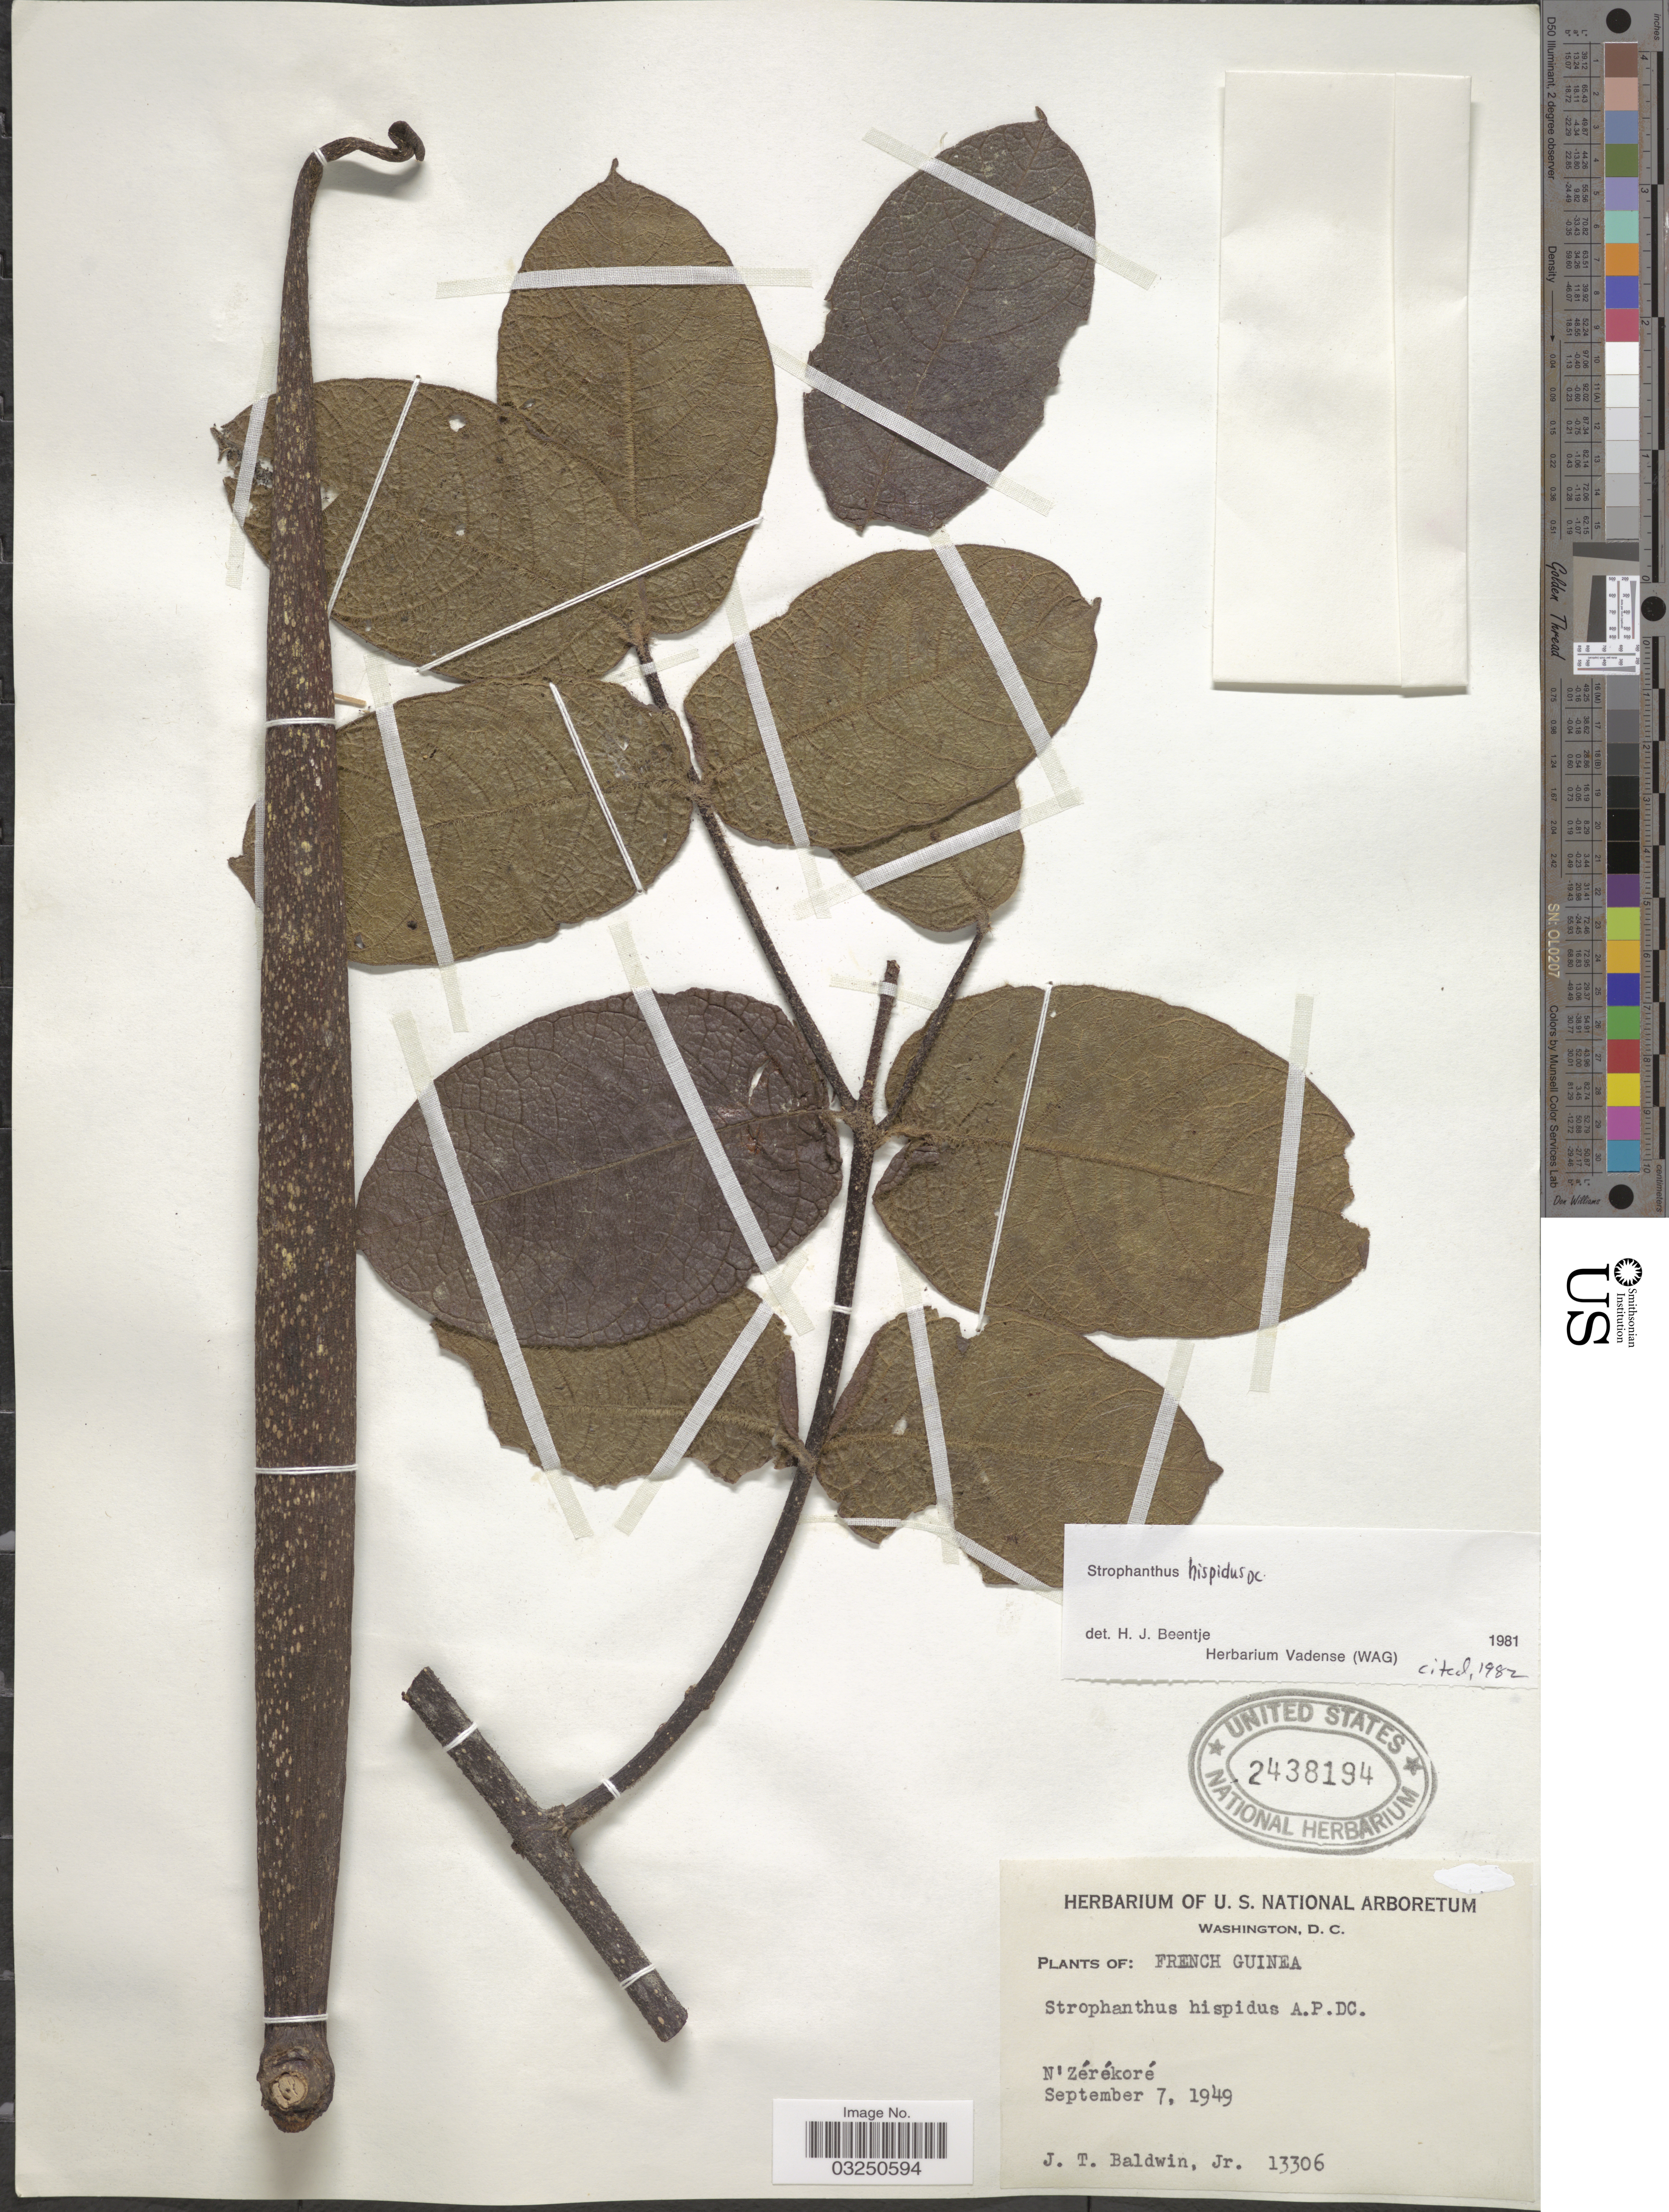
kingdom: Plantae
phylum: Tracheophyta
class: Magnoliopsida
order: Gentianales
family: Apocynaceae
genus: Strophanthus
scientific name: Strophanthus hispidus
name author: DC.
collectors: J. T. Baldwin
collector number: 13306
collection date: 1949-09-07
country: French Guiana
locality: N'Zérékoré.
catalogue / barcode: US 2438194